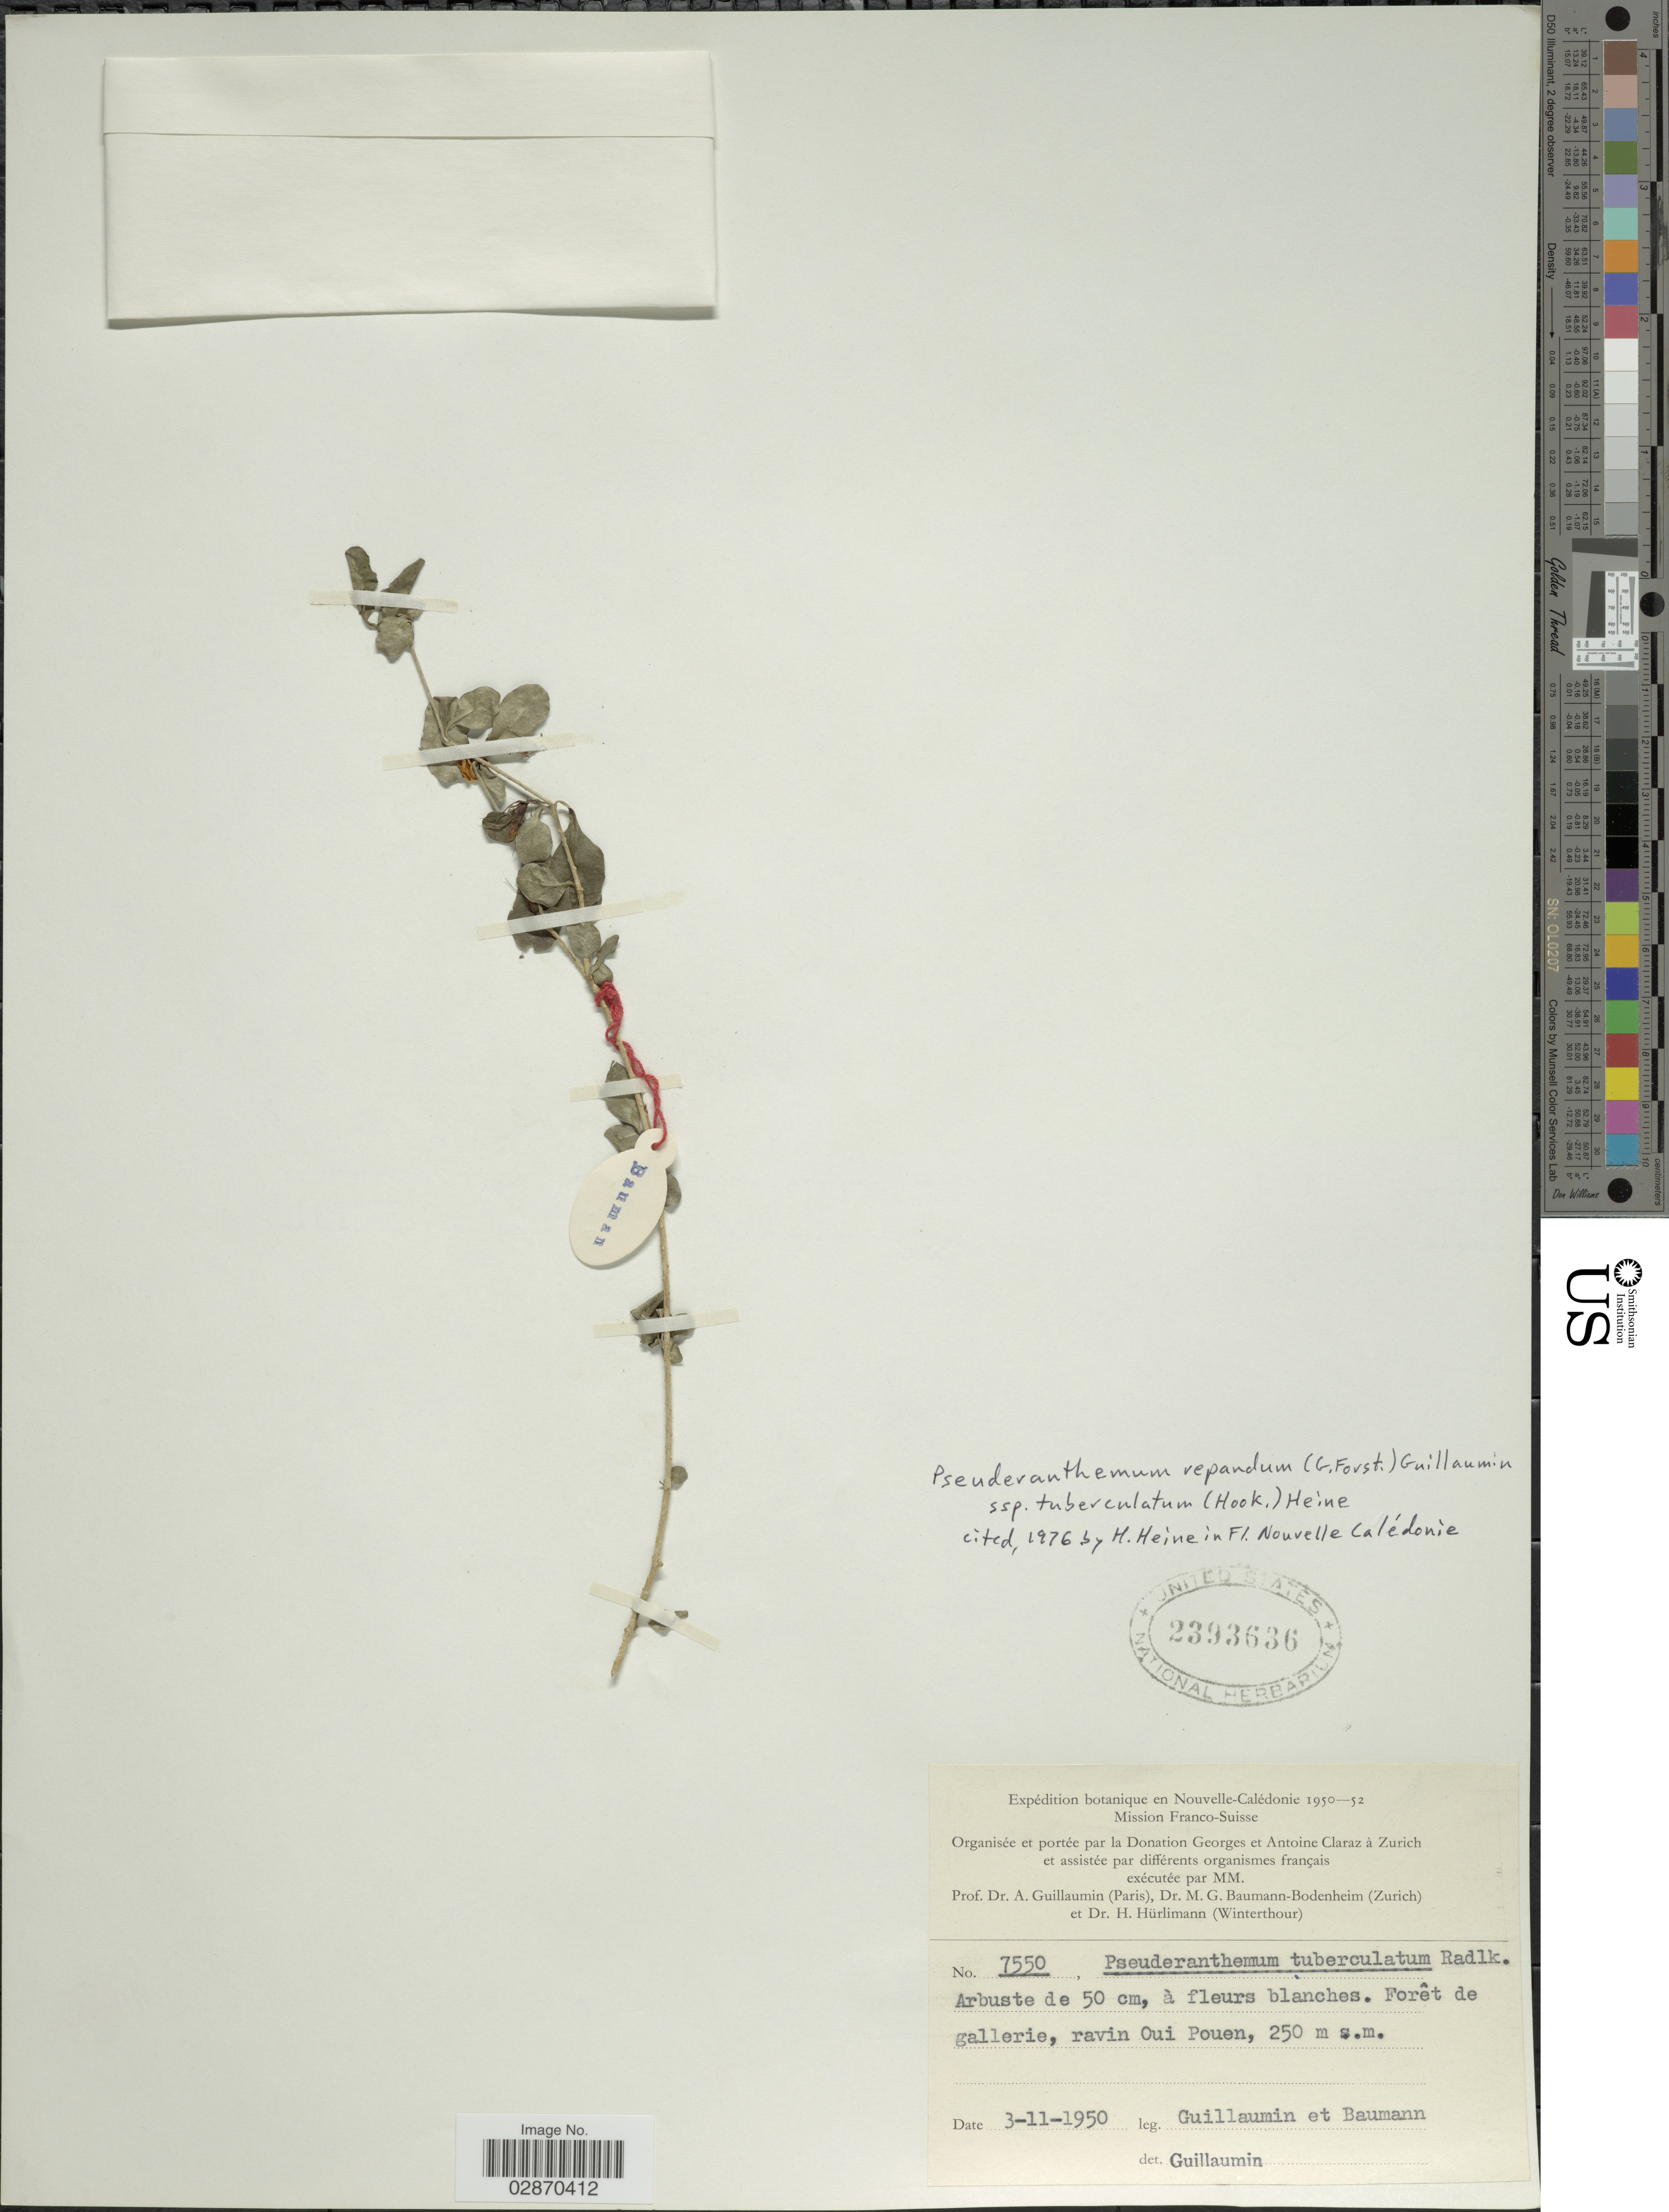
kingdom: Plantae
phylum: Tracheophyta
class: Magnoliopsida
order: Lamiales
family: Acanthaceae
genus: Pseuderanthemum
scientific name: Pseuderanthemum repandum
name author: (G. Forst.) Guillaumin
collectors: A. Guillaumin & M. G. Baumann-Bodenheim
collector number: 7550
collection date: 1950-11-03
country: New Caledonia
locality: Forêt de gallerie, ravin Oui Pouen.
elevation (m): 250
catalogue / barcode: US 2393636